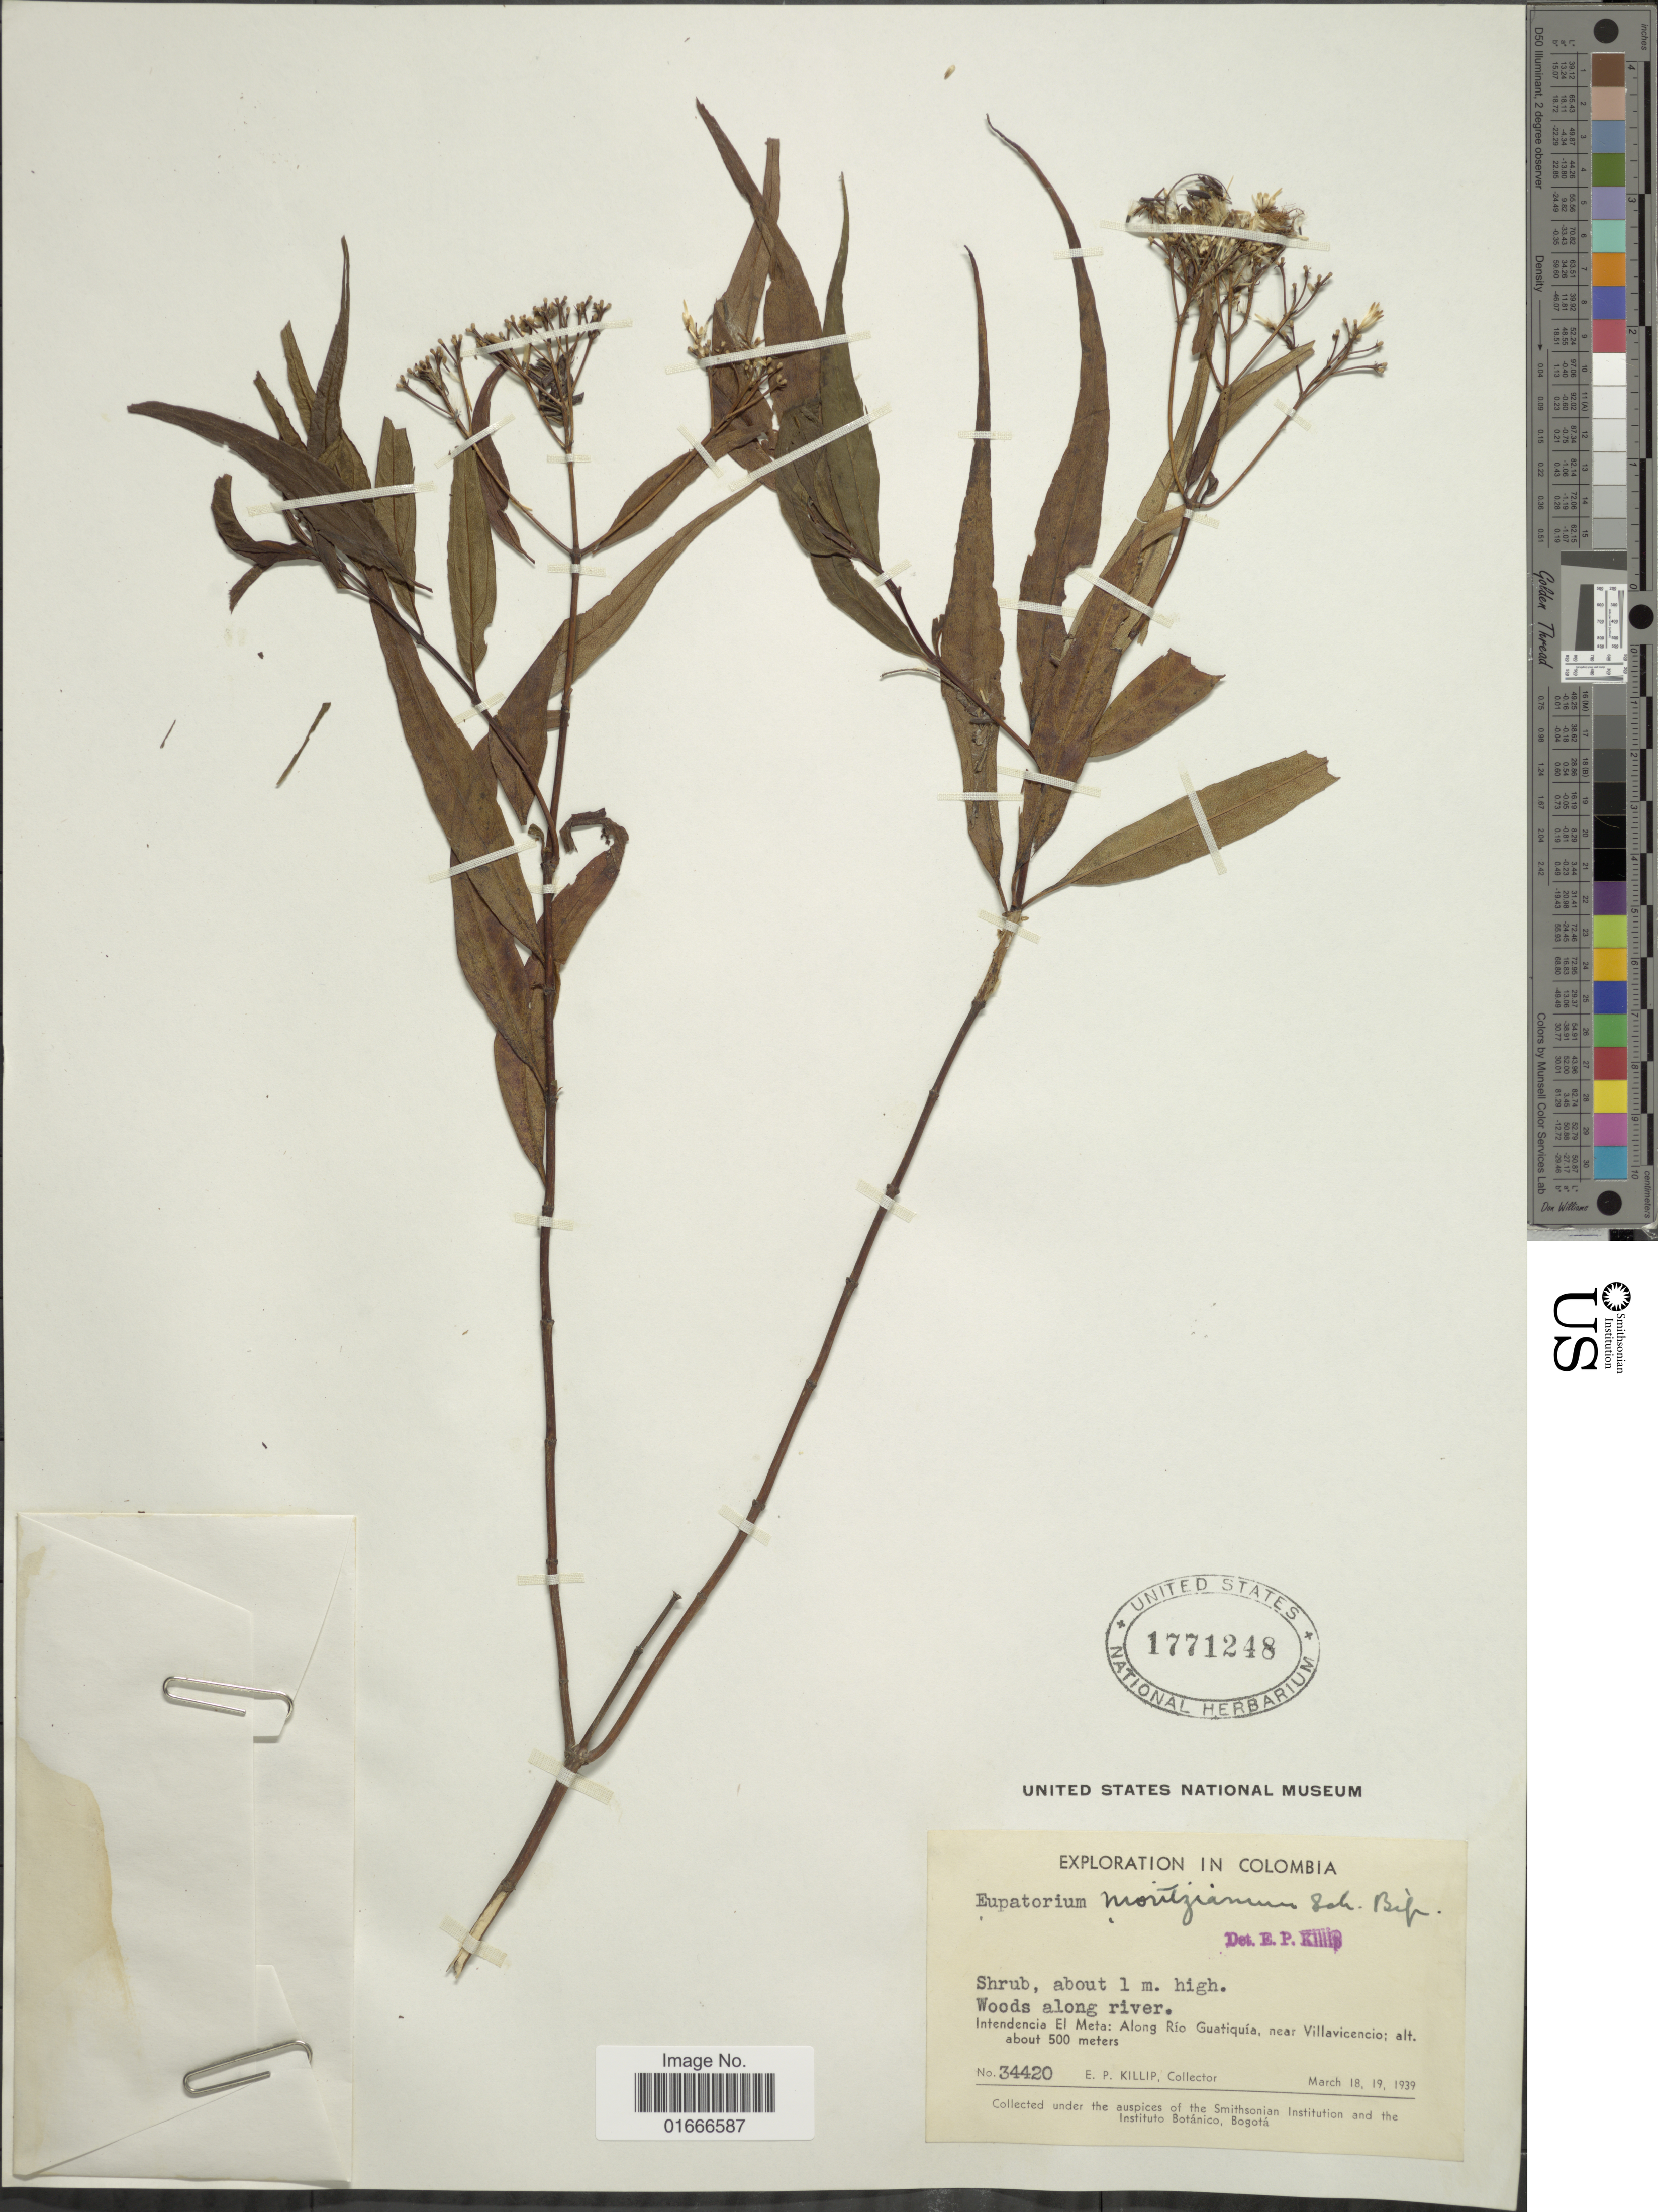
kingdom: Plantae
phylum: Tracheophyta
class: Magnoliopsida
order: Asterales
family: Asteraceae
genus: Chromolaena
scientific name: Chromolaena moritziana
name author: (Sch. Bip.) R.M. King & H. Rob.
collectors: E. P. Killip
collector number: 34420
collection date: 1939-03-18/1939-03-19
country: Colombia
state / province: Meta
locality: Intendencia El Meta, along Rio Guatiquia, near Villavicencio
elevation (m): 500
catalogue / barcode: US 1771248